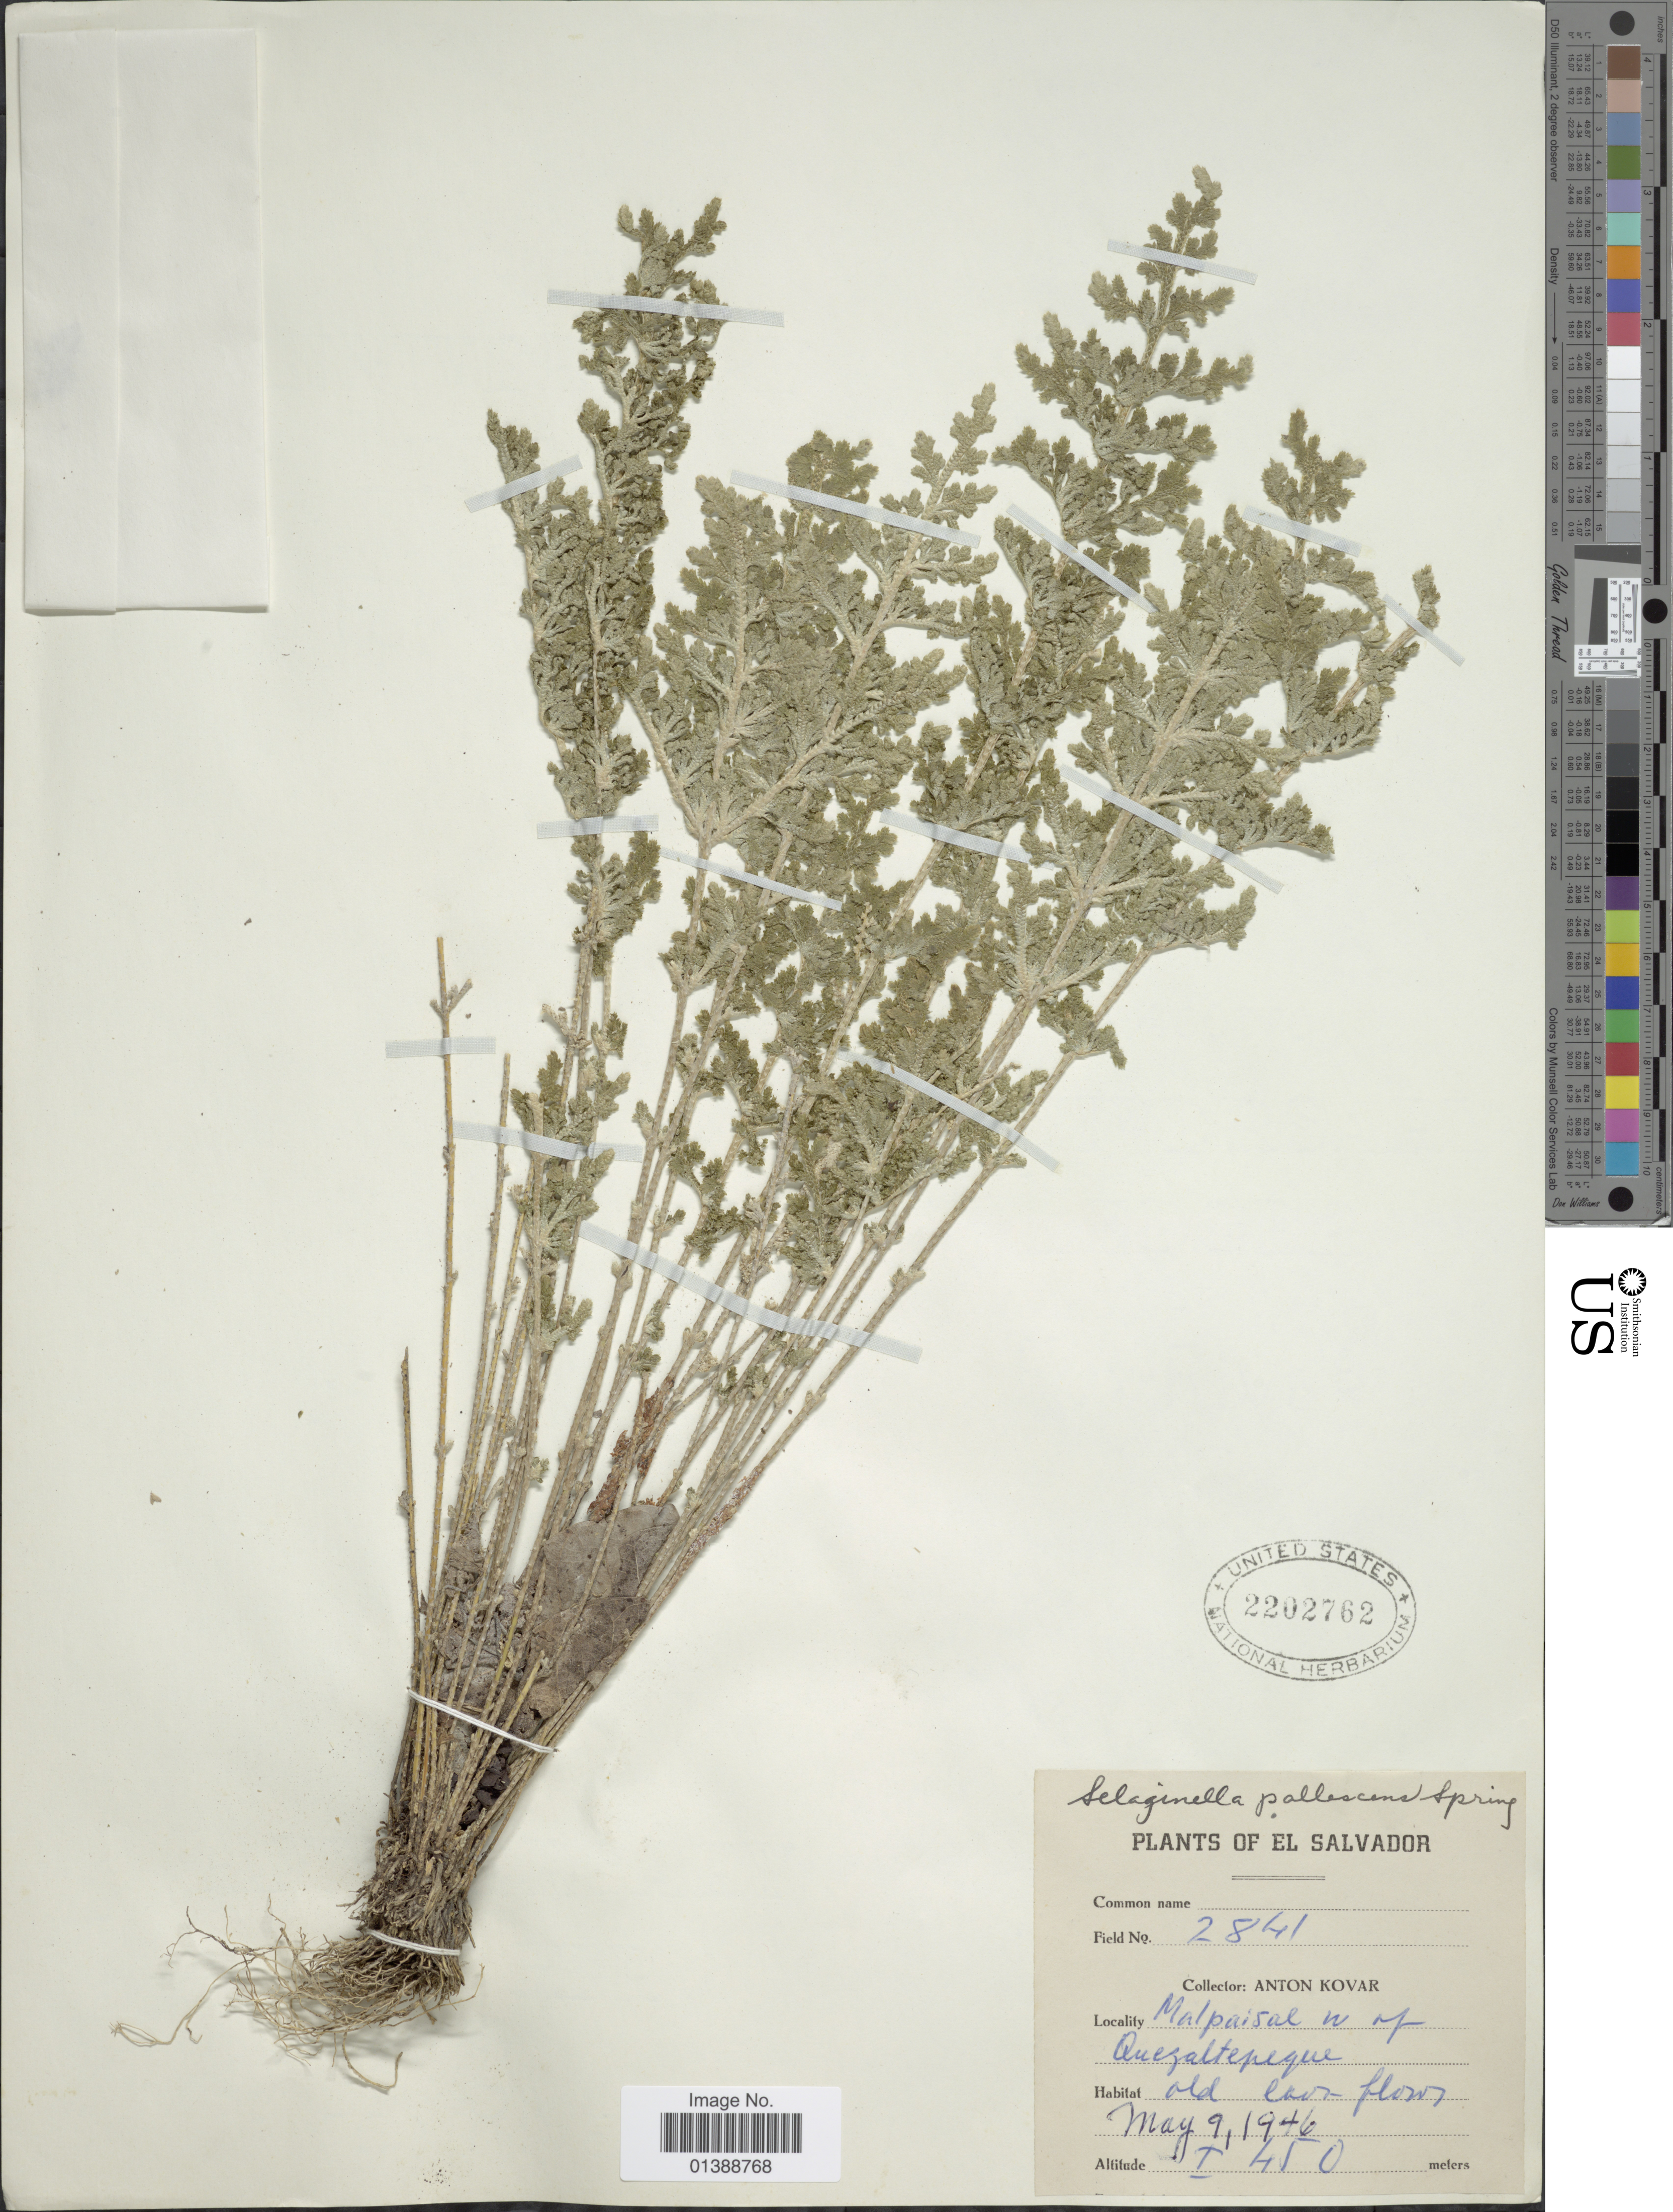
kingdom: Plantae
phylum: Tracheophyta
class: Lycopodiopsida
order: Selaginellales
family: Selaginellaceae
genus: Selaginella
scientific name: Selaginella pallescens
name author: (C. Presl) Spring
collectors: A. Kovar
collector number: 2841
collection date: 1946-05-09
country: El Salvador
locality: Malpais al W of Quezaltepeque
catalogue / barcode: US 2202762